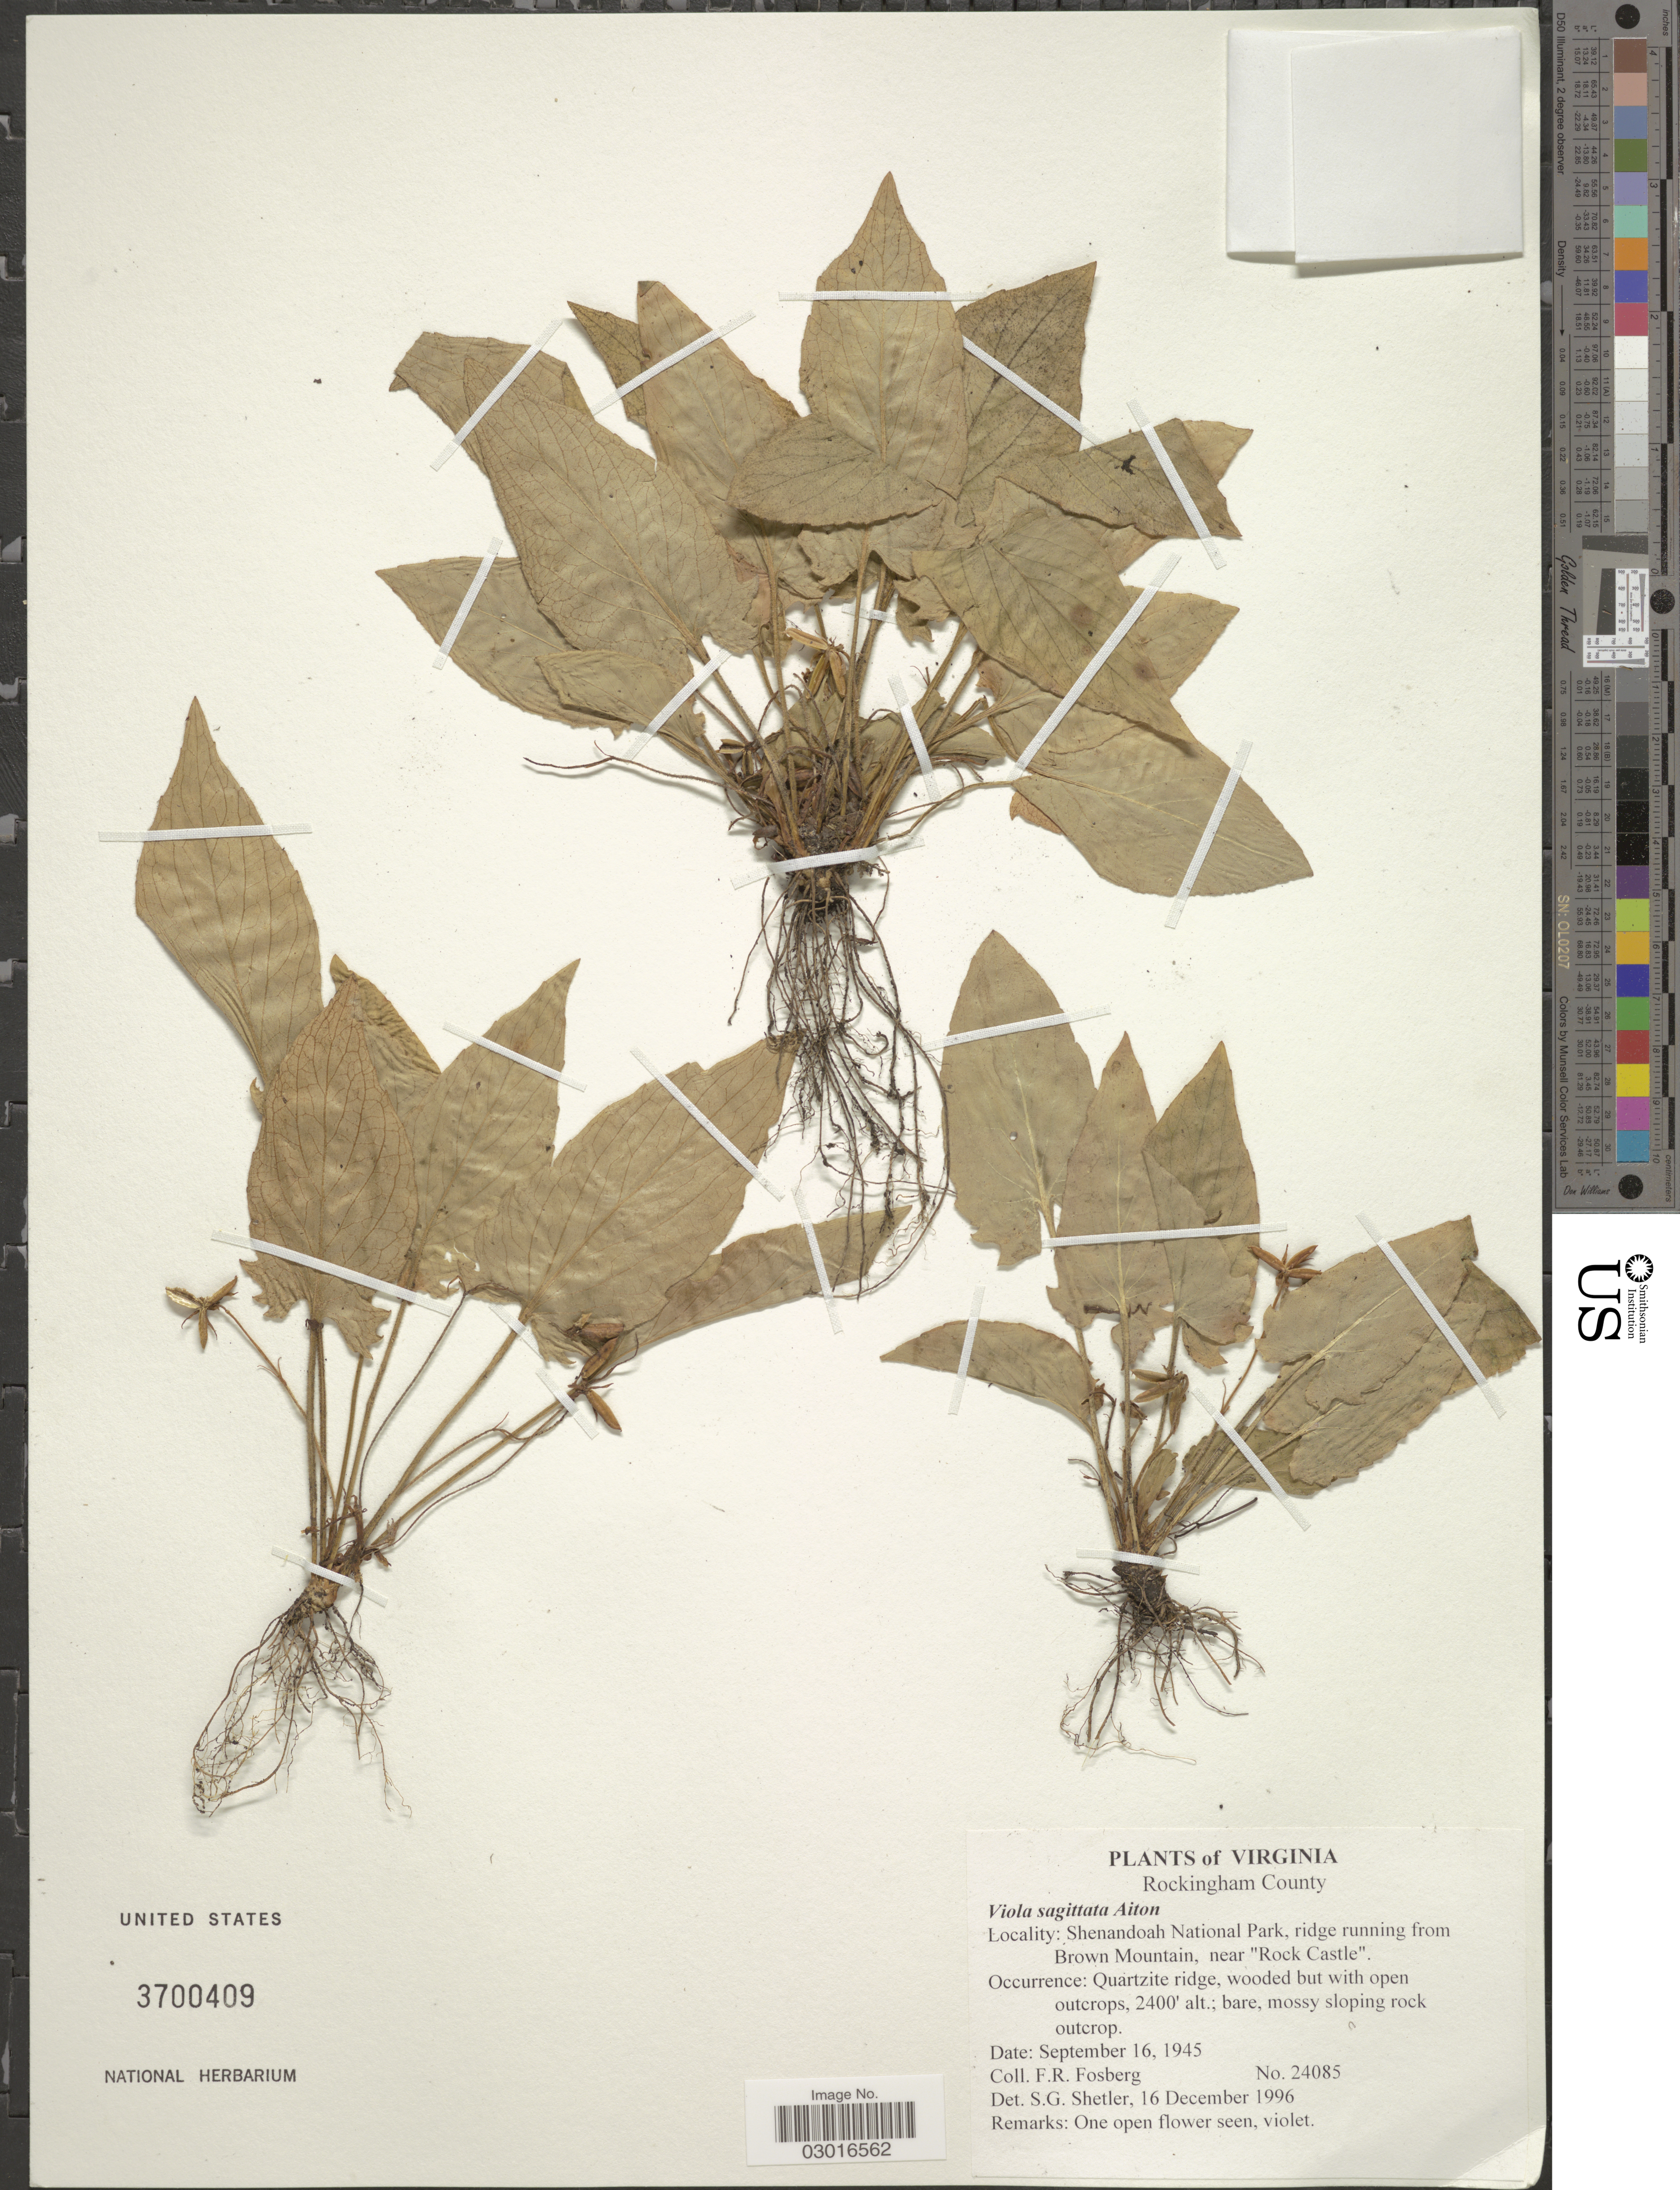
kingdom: Plantae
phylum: Tracheophyta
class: Magnoliopsida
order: Malpighiales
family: Violaceae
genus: Viola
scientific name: Viola sagittata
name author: Aiton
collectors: F. R. Fosberg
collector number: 24085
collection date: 1945-09-16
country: United States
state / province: Virginia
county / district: Rockingham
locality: Shenandoah National Park, ridge running from Brown Mountain, near 'Rock Castle'.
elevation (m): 732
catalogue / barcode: US 3700409